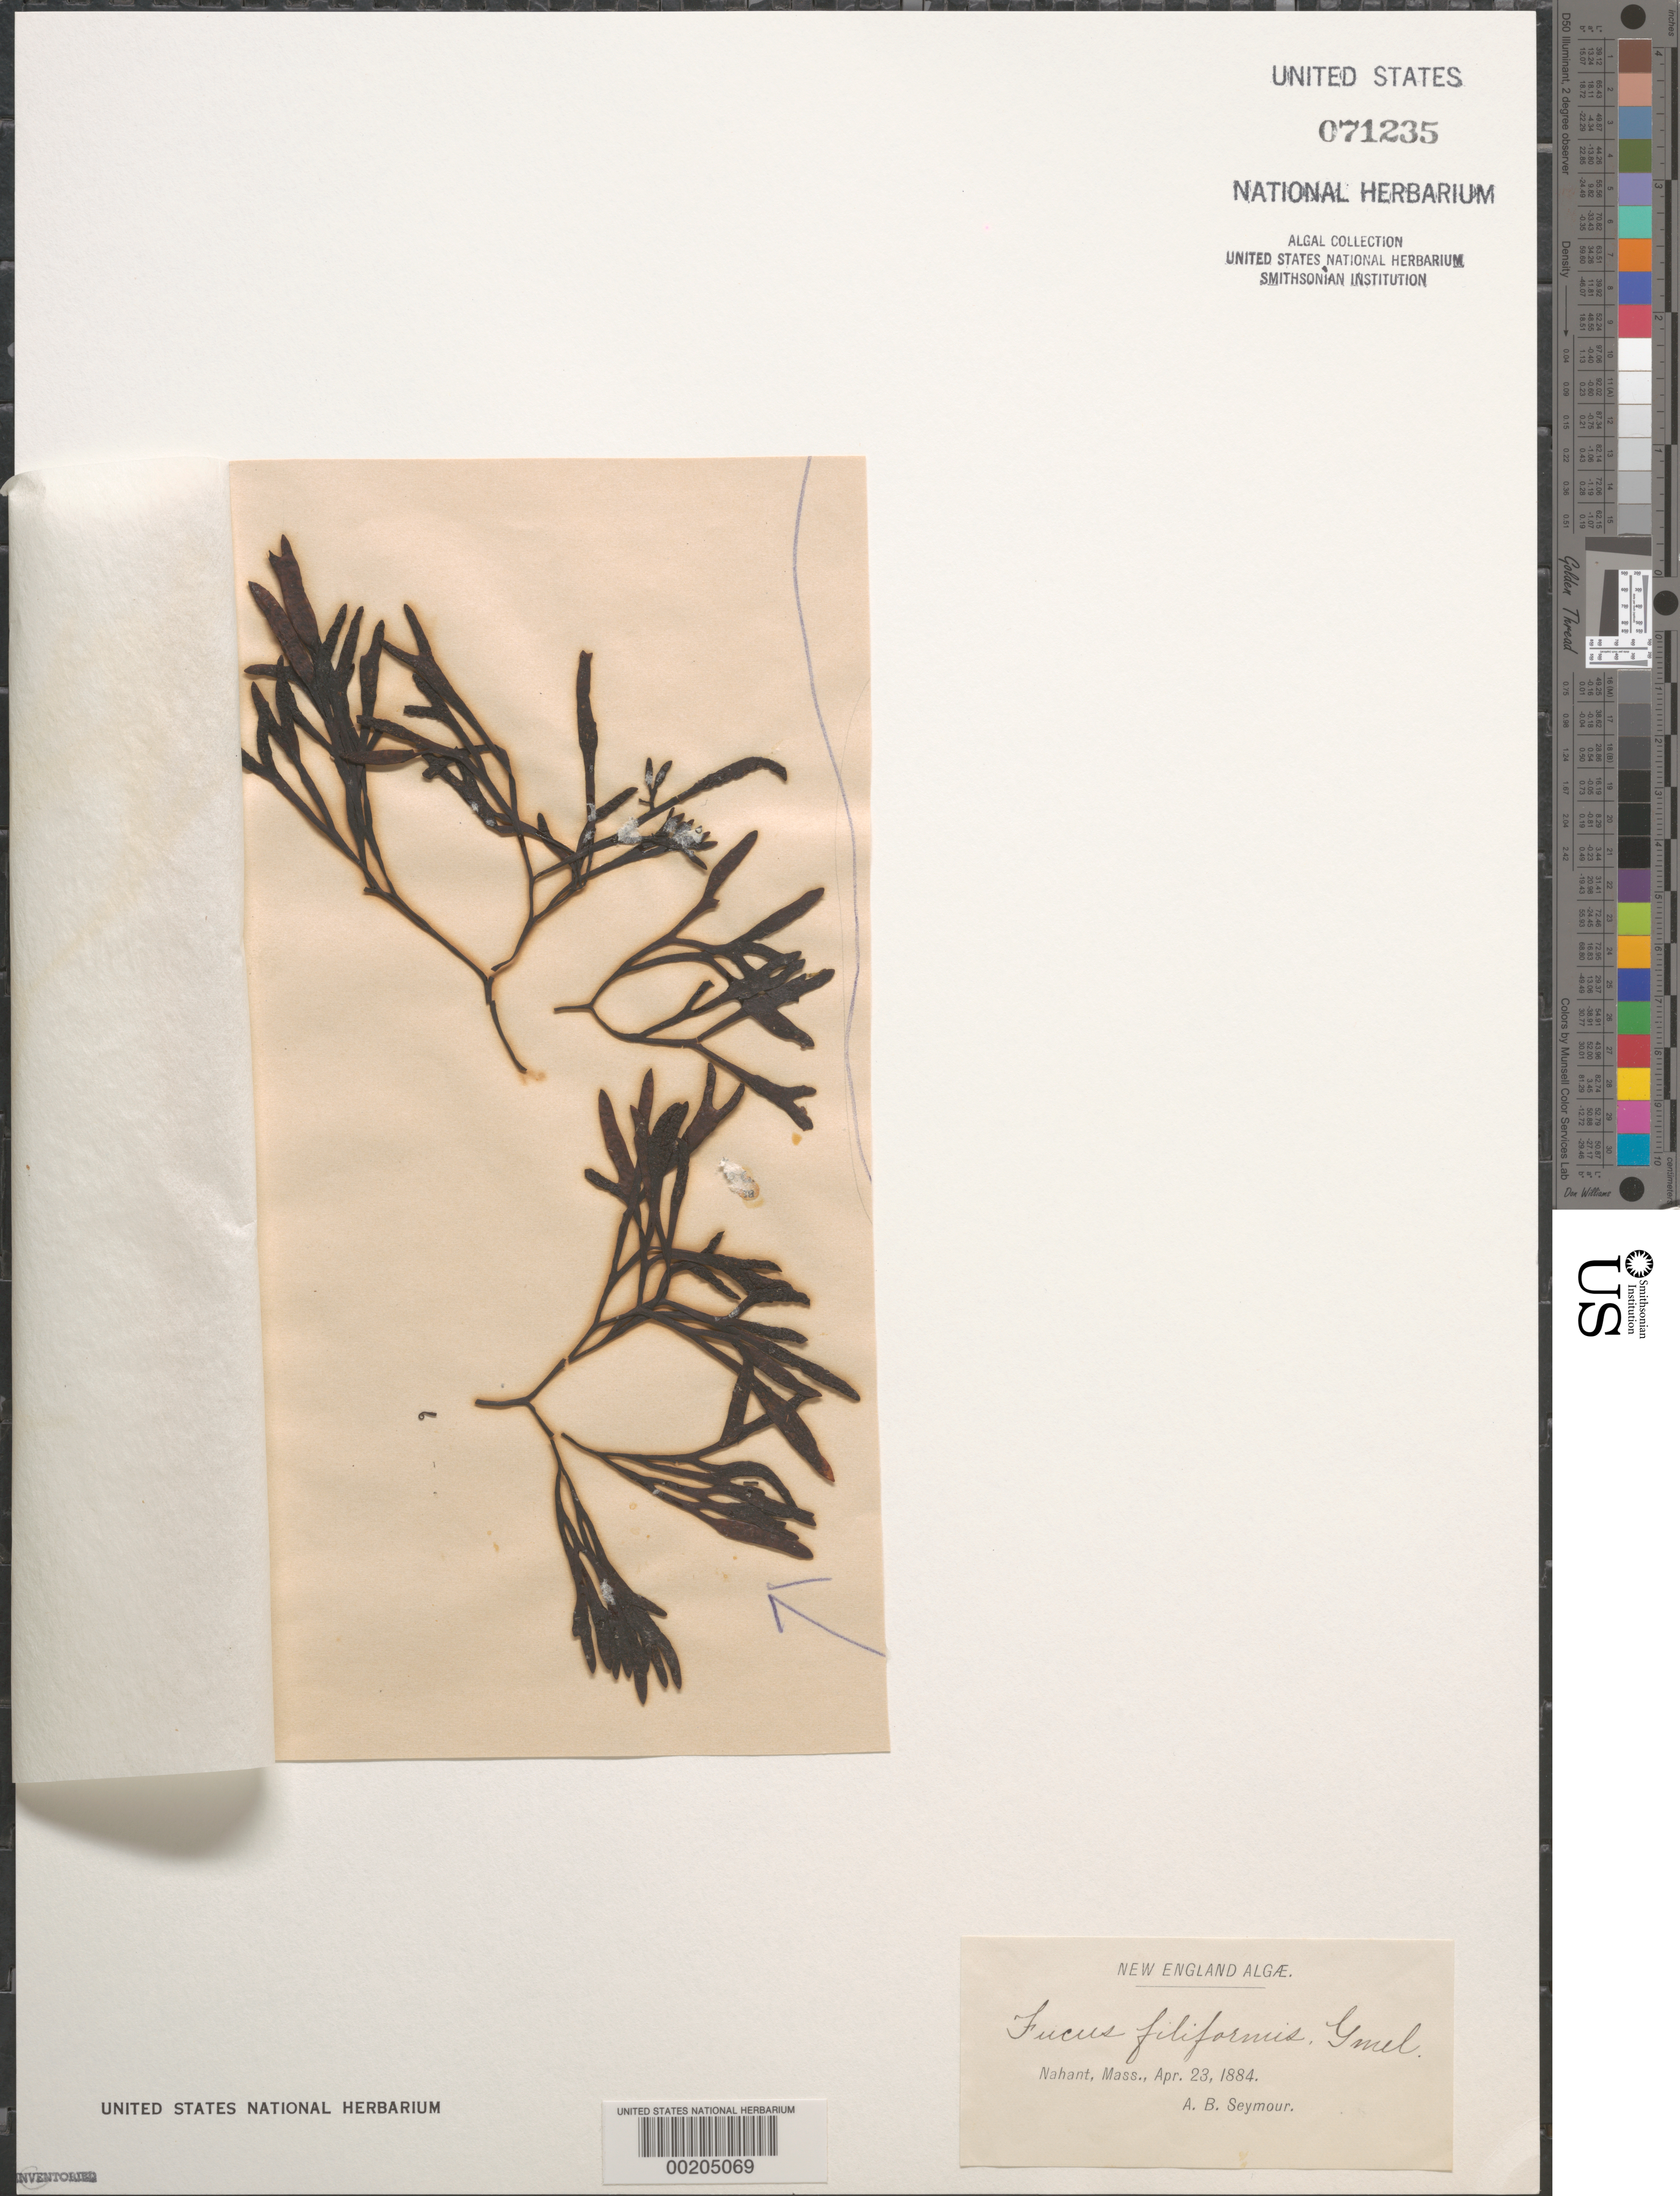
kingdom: Chromista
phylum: Ochrophyta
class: Phaeophyceae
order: Fucales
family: Fucaceae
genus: Fucus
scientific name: Fucus filiformis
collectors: A. Seymour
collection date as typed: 23 Apr 1884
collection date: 1884-04-23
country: United States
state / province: Massachusetts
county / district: Essex County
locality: Nahant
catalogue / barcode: US 71235